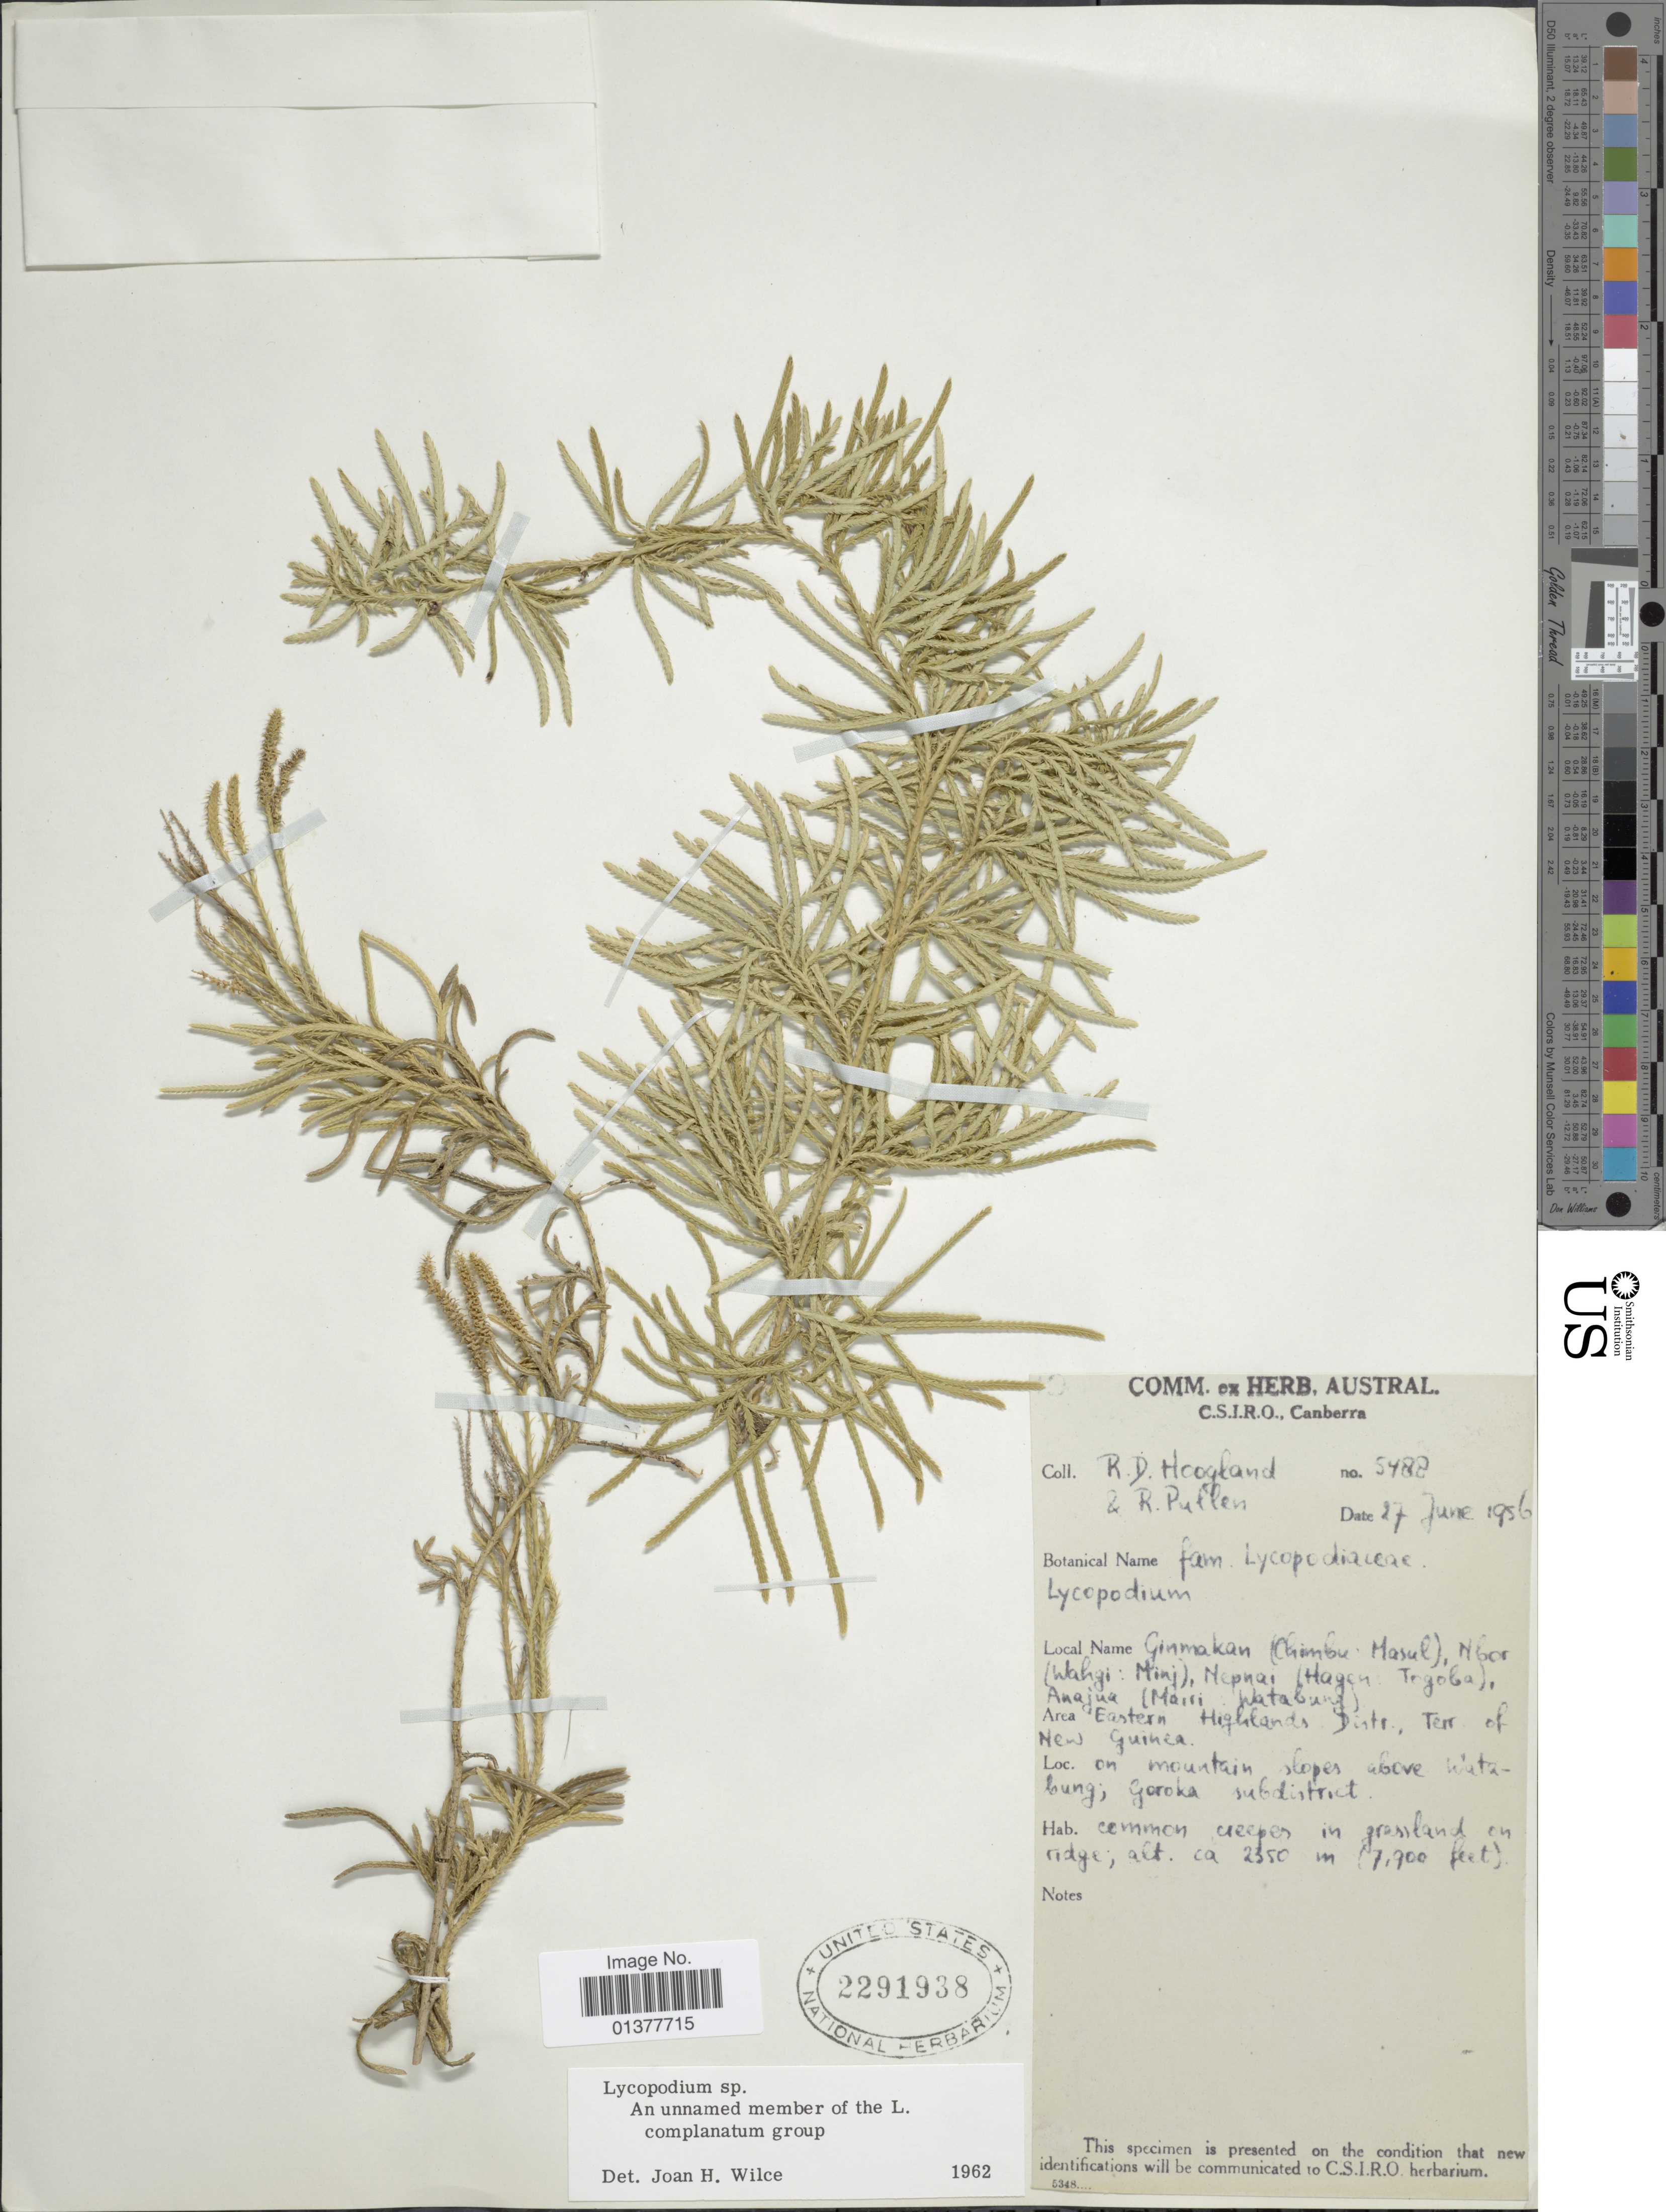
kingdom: Plantae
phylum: Tracheophyta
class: Lycopodiopsida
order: Lycopodiales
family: Lycopodiaceae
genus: Lycopodium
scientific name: Lycopodium sp.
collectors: R. D. Hoogland & R. Pullen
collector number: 5488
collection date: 1956-06-27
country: Papua New Guinea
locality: Eastern Highlands, Distr. Terr. of New Guinea, on mountain slopes above Watabung, Goroka subdistrict [interpreted]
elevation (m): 2350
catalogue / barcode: US 2291938